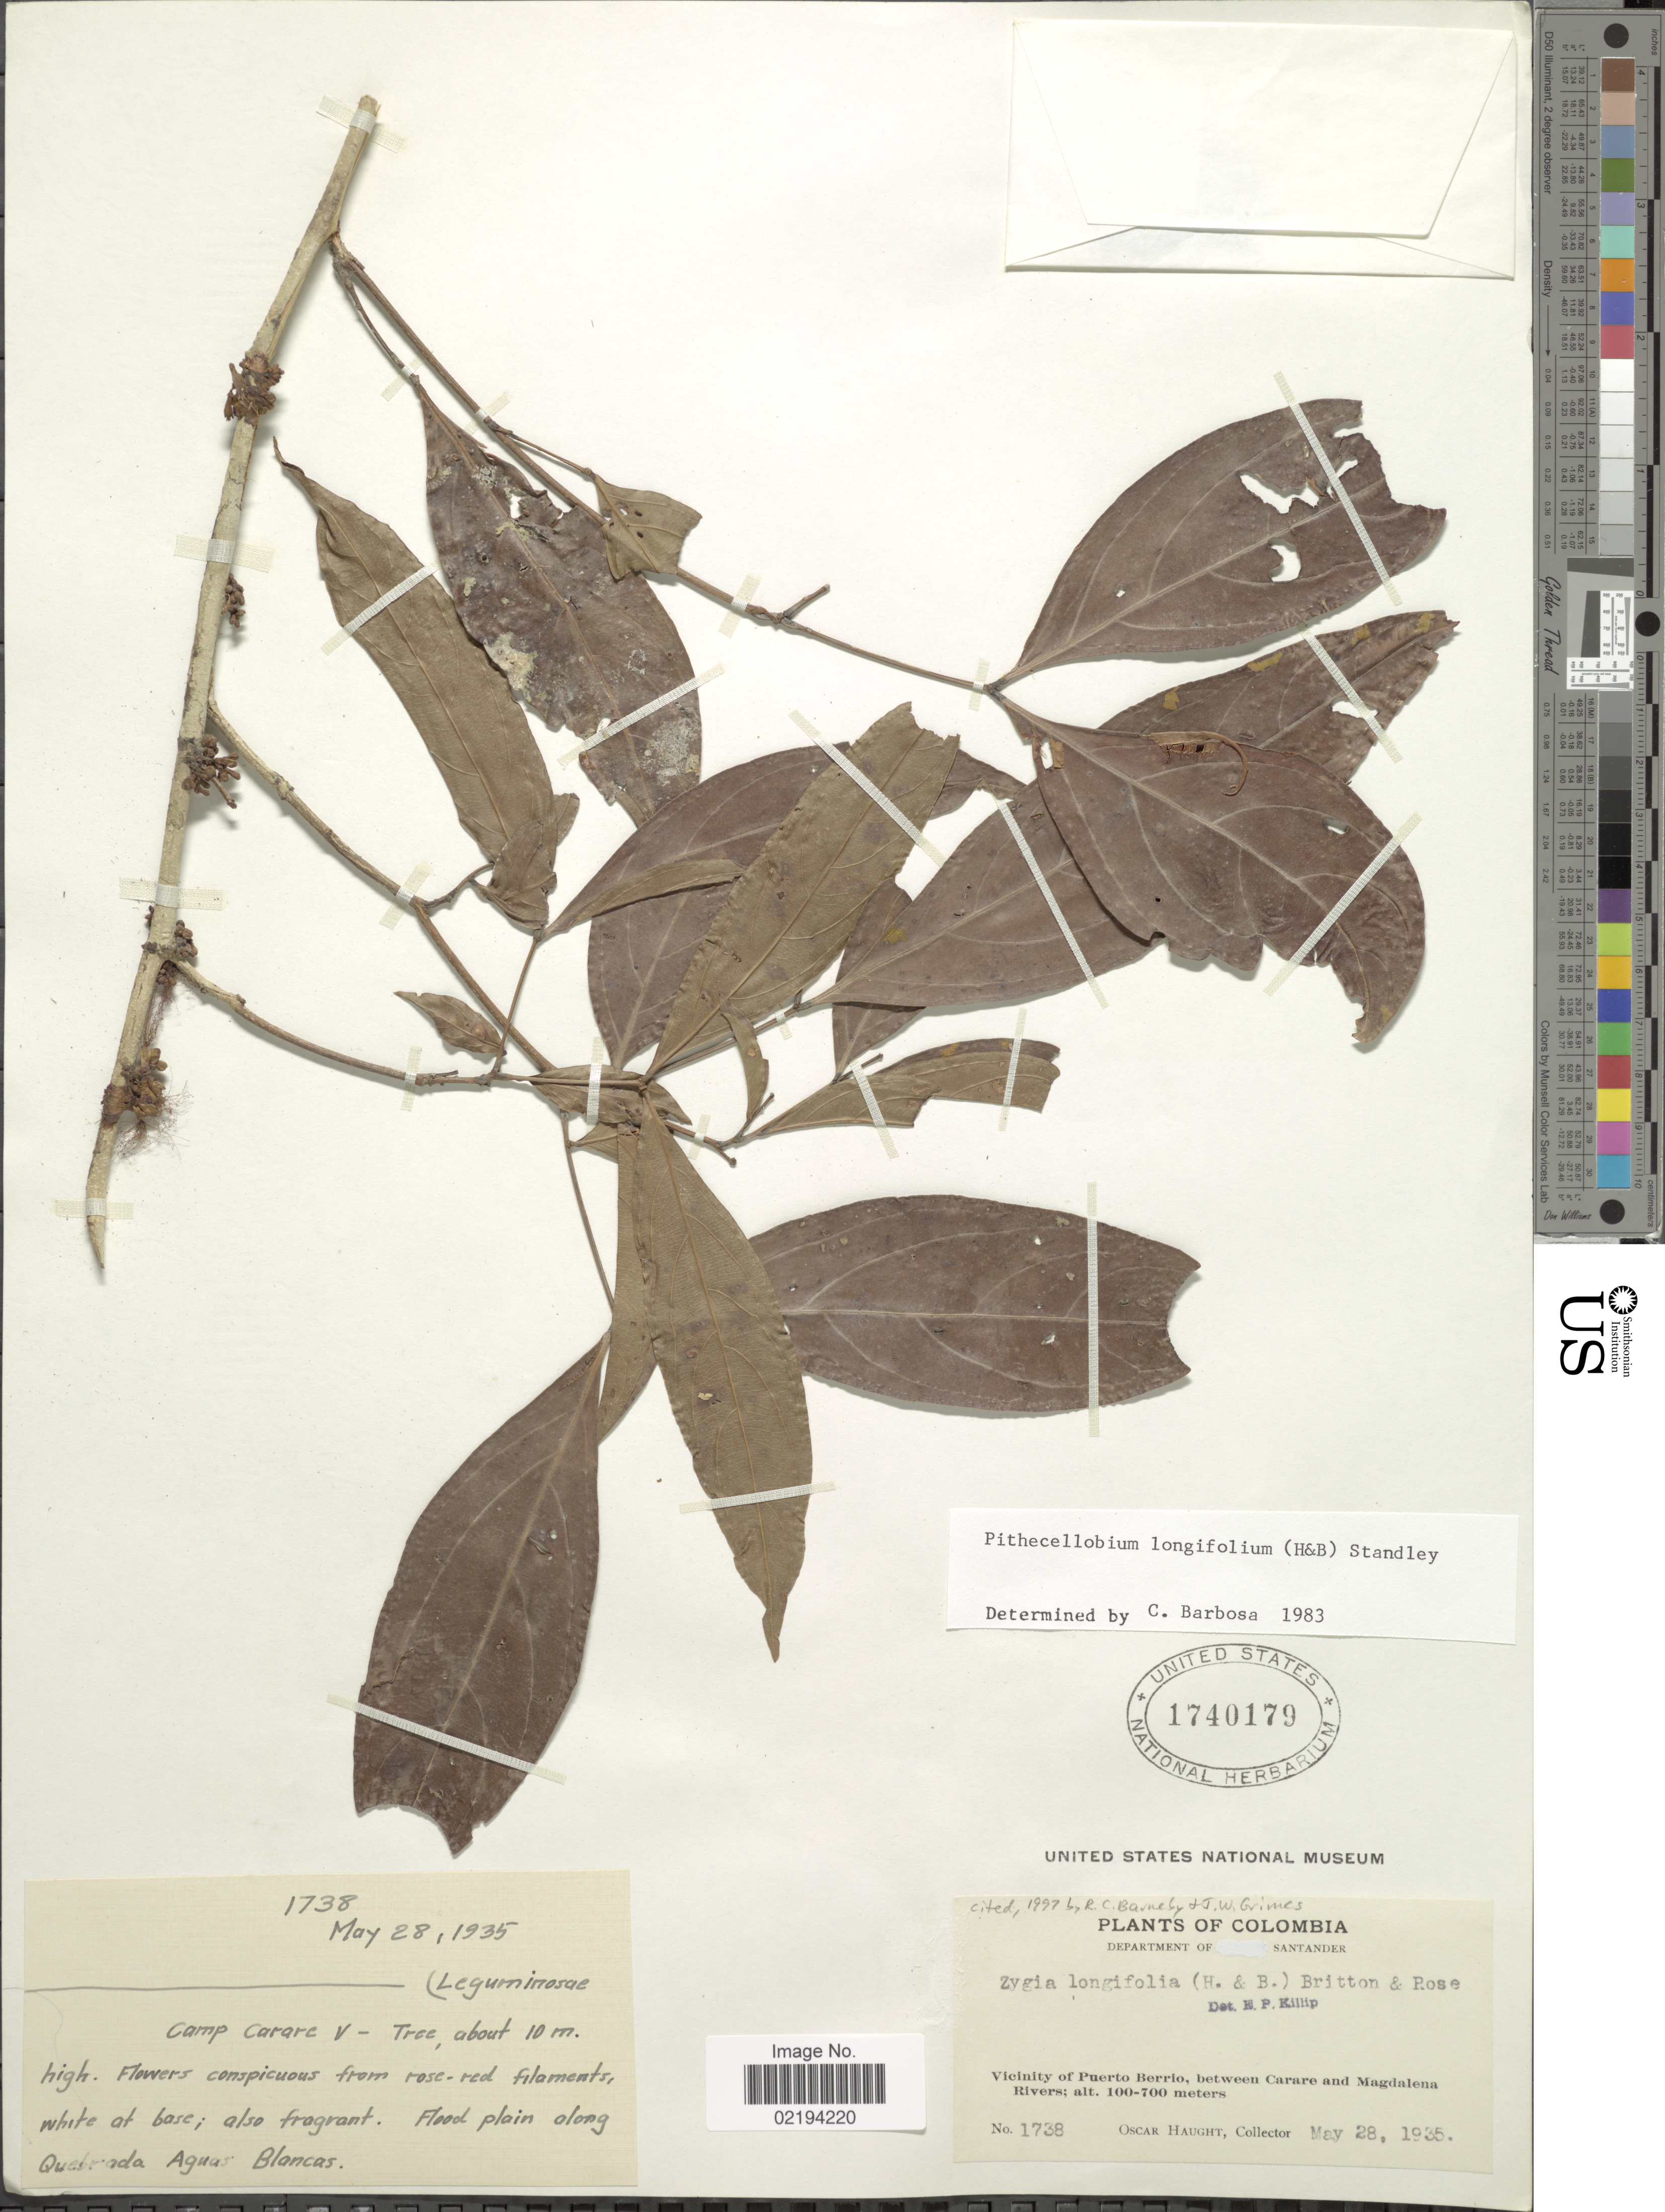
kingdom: Plantae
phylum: Tracheophyta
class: Magnoliopsida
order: Fabales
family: Fabaceae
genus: Zygia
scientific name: Zygia longifolia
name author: (Willd.) Britton & Rose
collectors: O. Haught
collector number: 1738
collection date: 1935-05-28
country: Colombia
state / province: Santander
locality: Vicinity of Puerto Berrio, between Carare and Magdalena Rivers, flood plain along Quebrada Aguar Blancas.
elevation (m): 100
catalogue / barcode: US 1740179